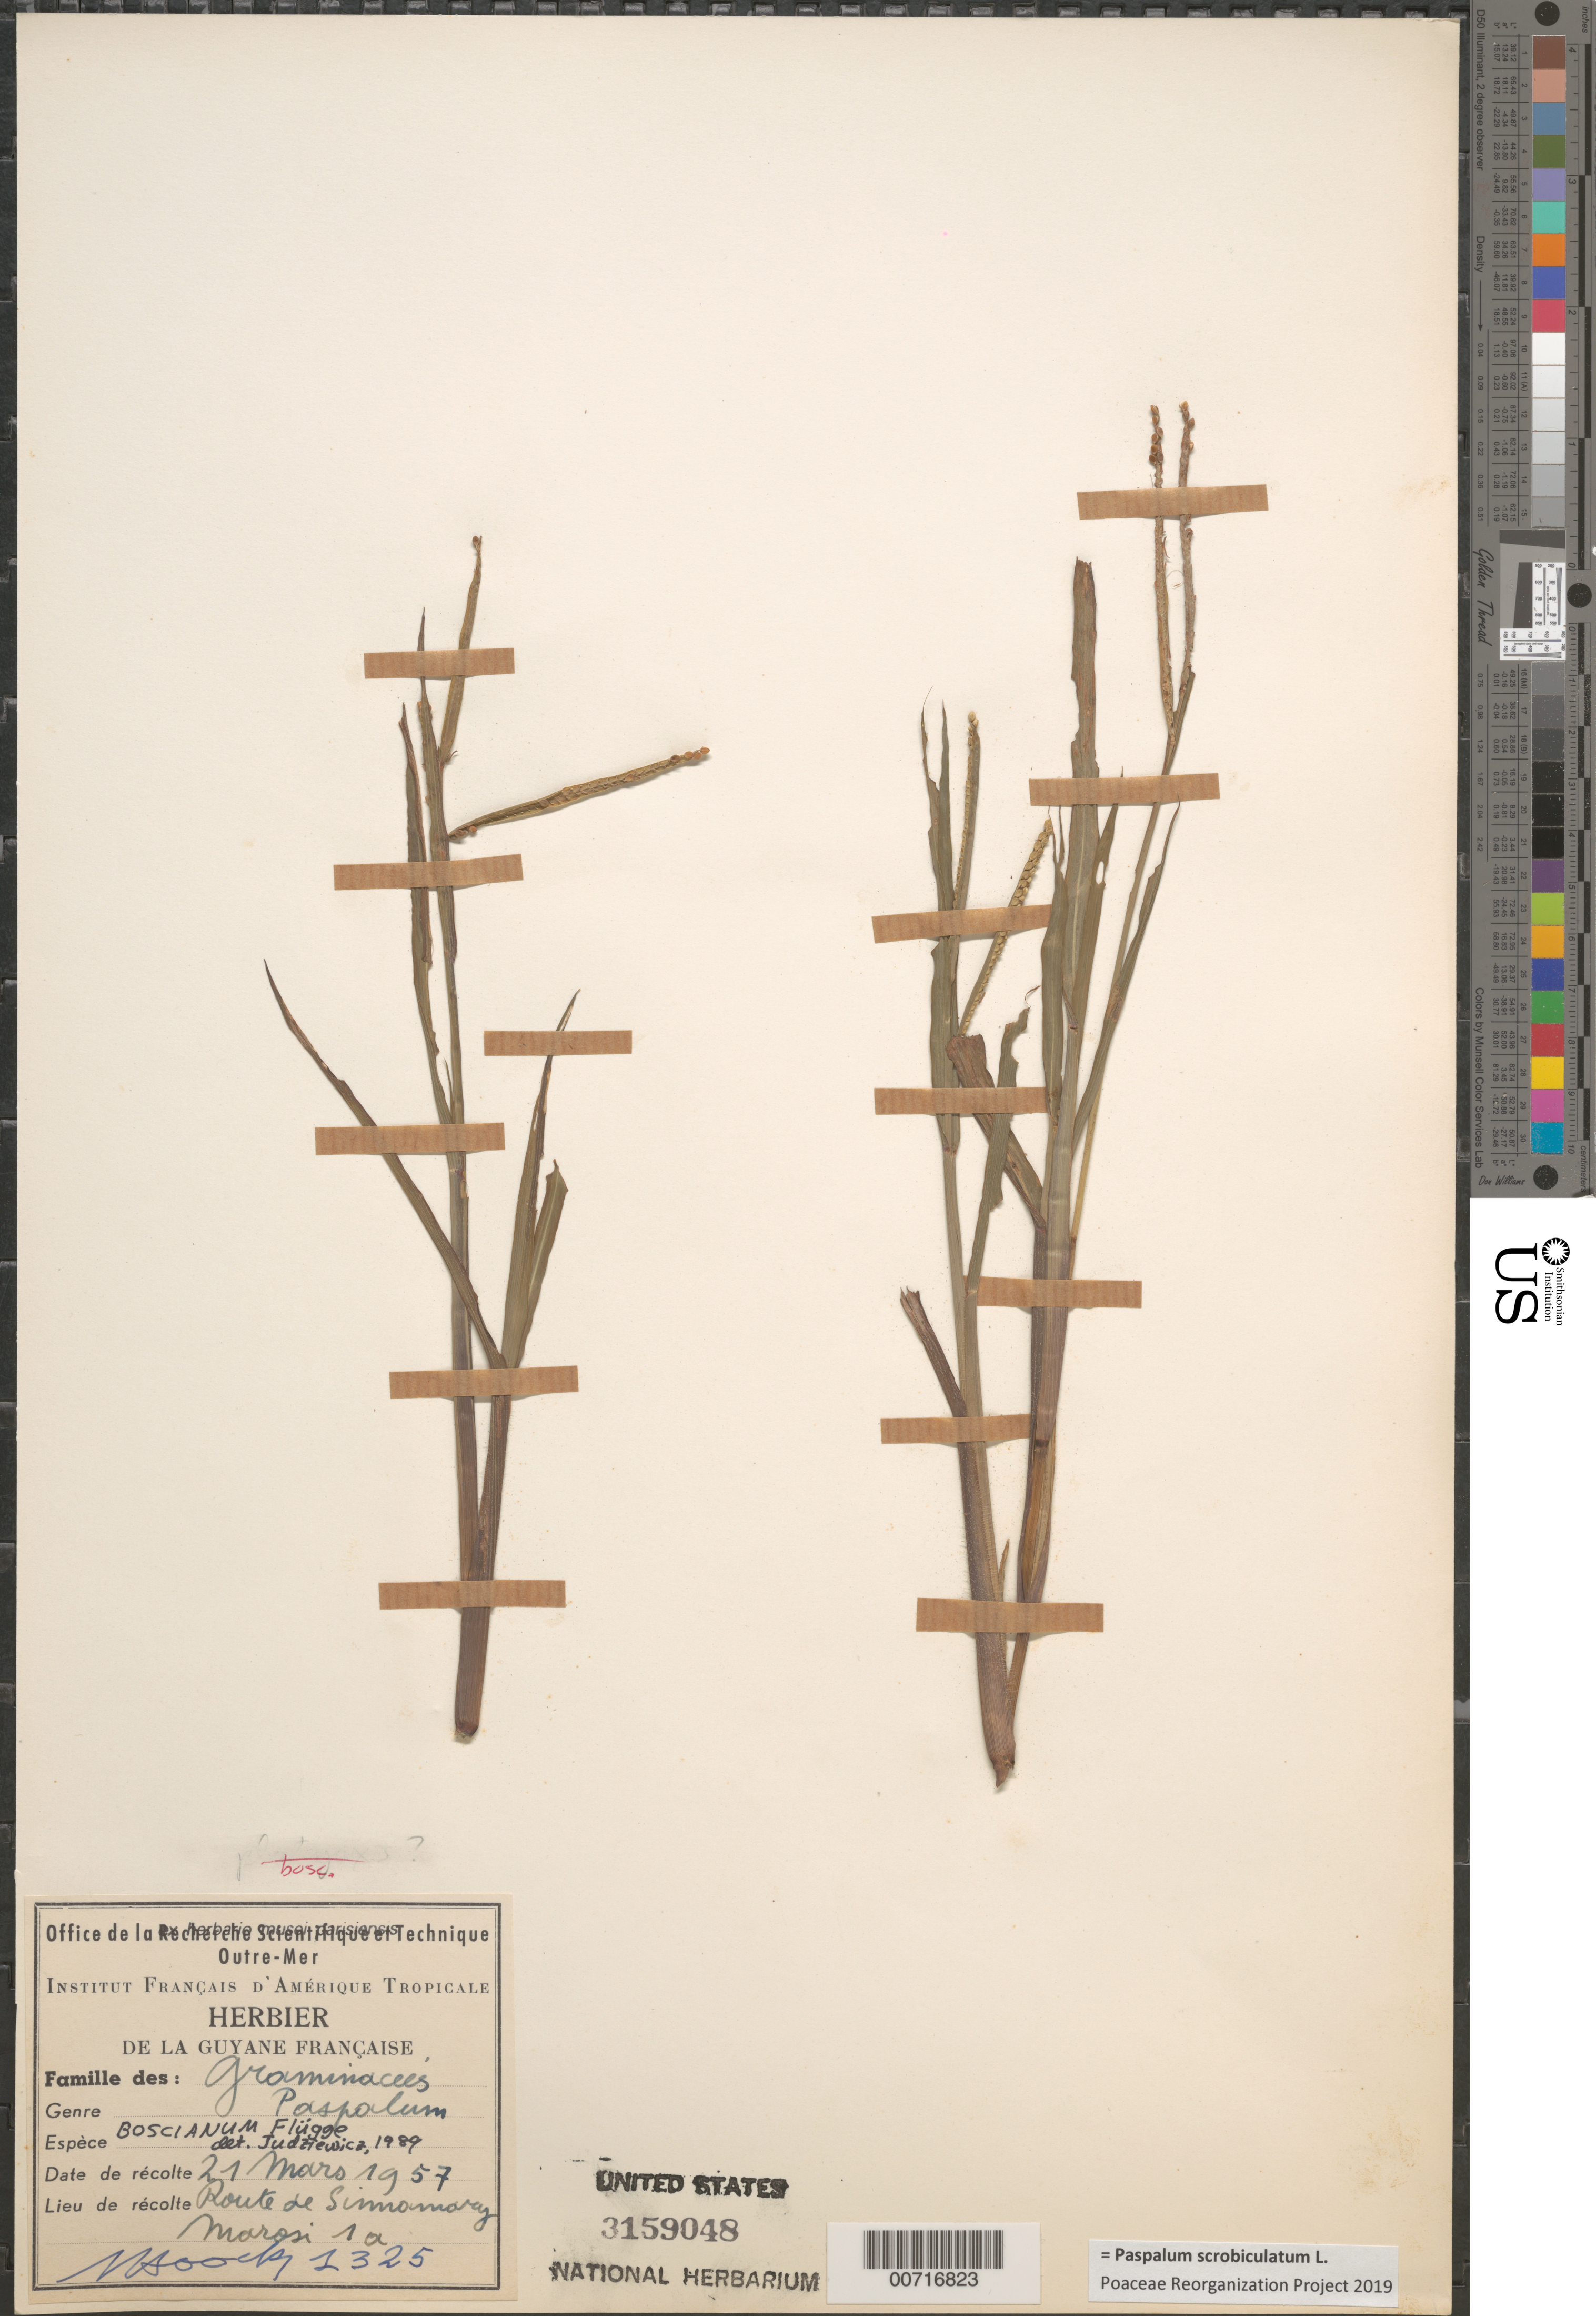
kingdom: Plantae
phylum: Tracheophyta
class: Liliopsida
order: Poales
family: Poaceae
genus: Paspalum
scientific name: Paspalum scrobiculatum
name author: L.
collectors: J. Hoock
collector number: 1325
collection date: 1957-03-21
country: French Guiana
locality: Guyane Française. Route de Sinnamary. Maroni 1a.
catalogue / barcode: US 3159048